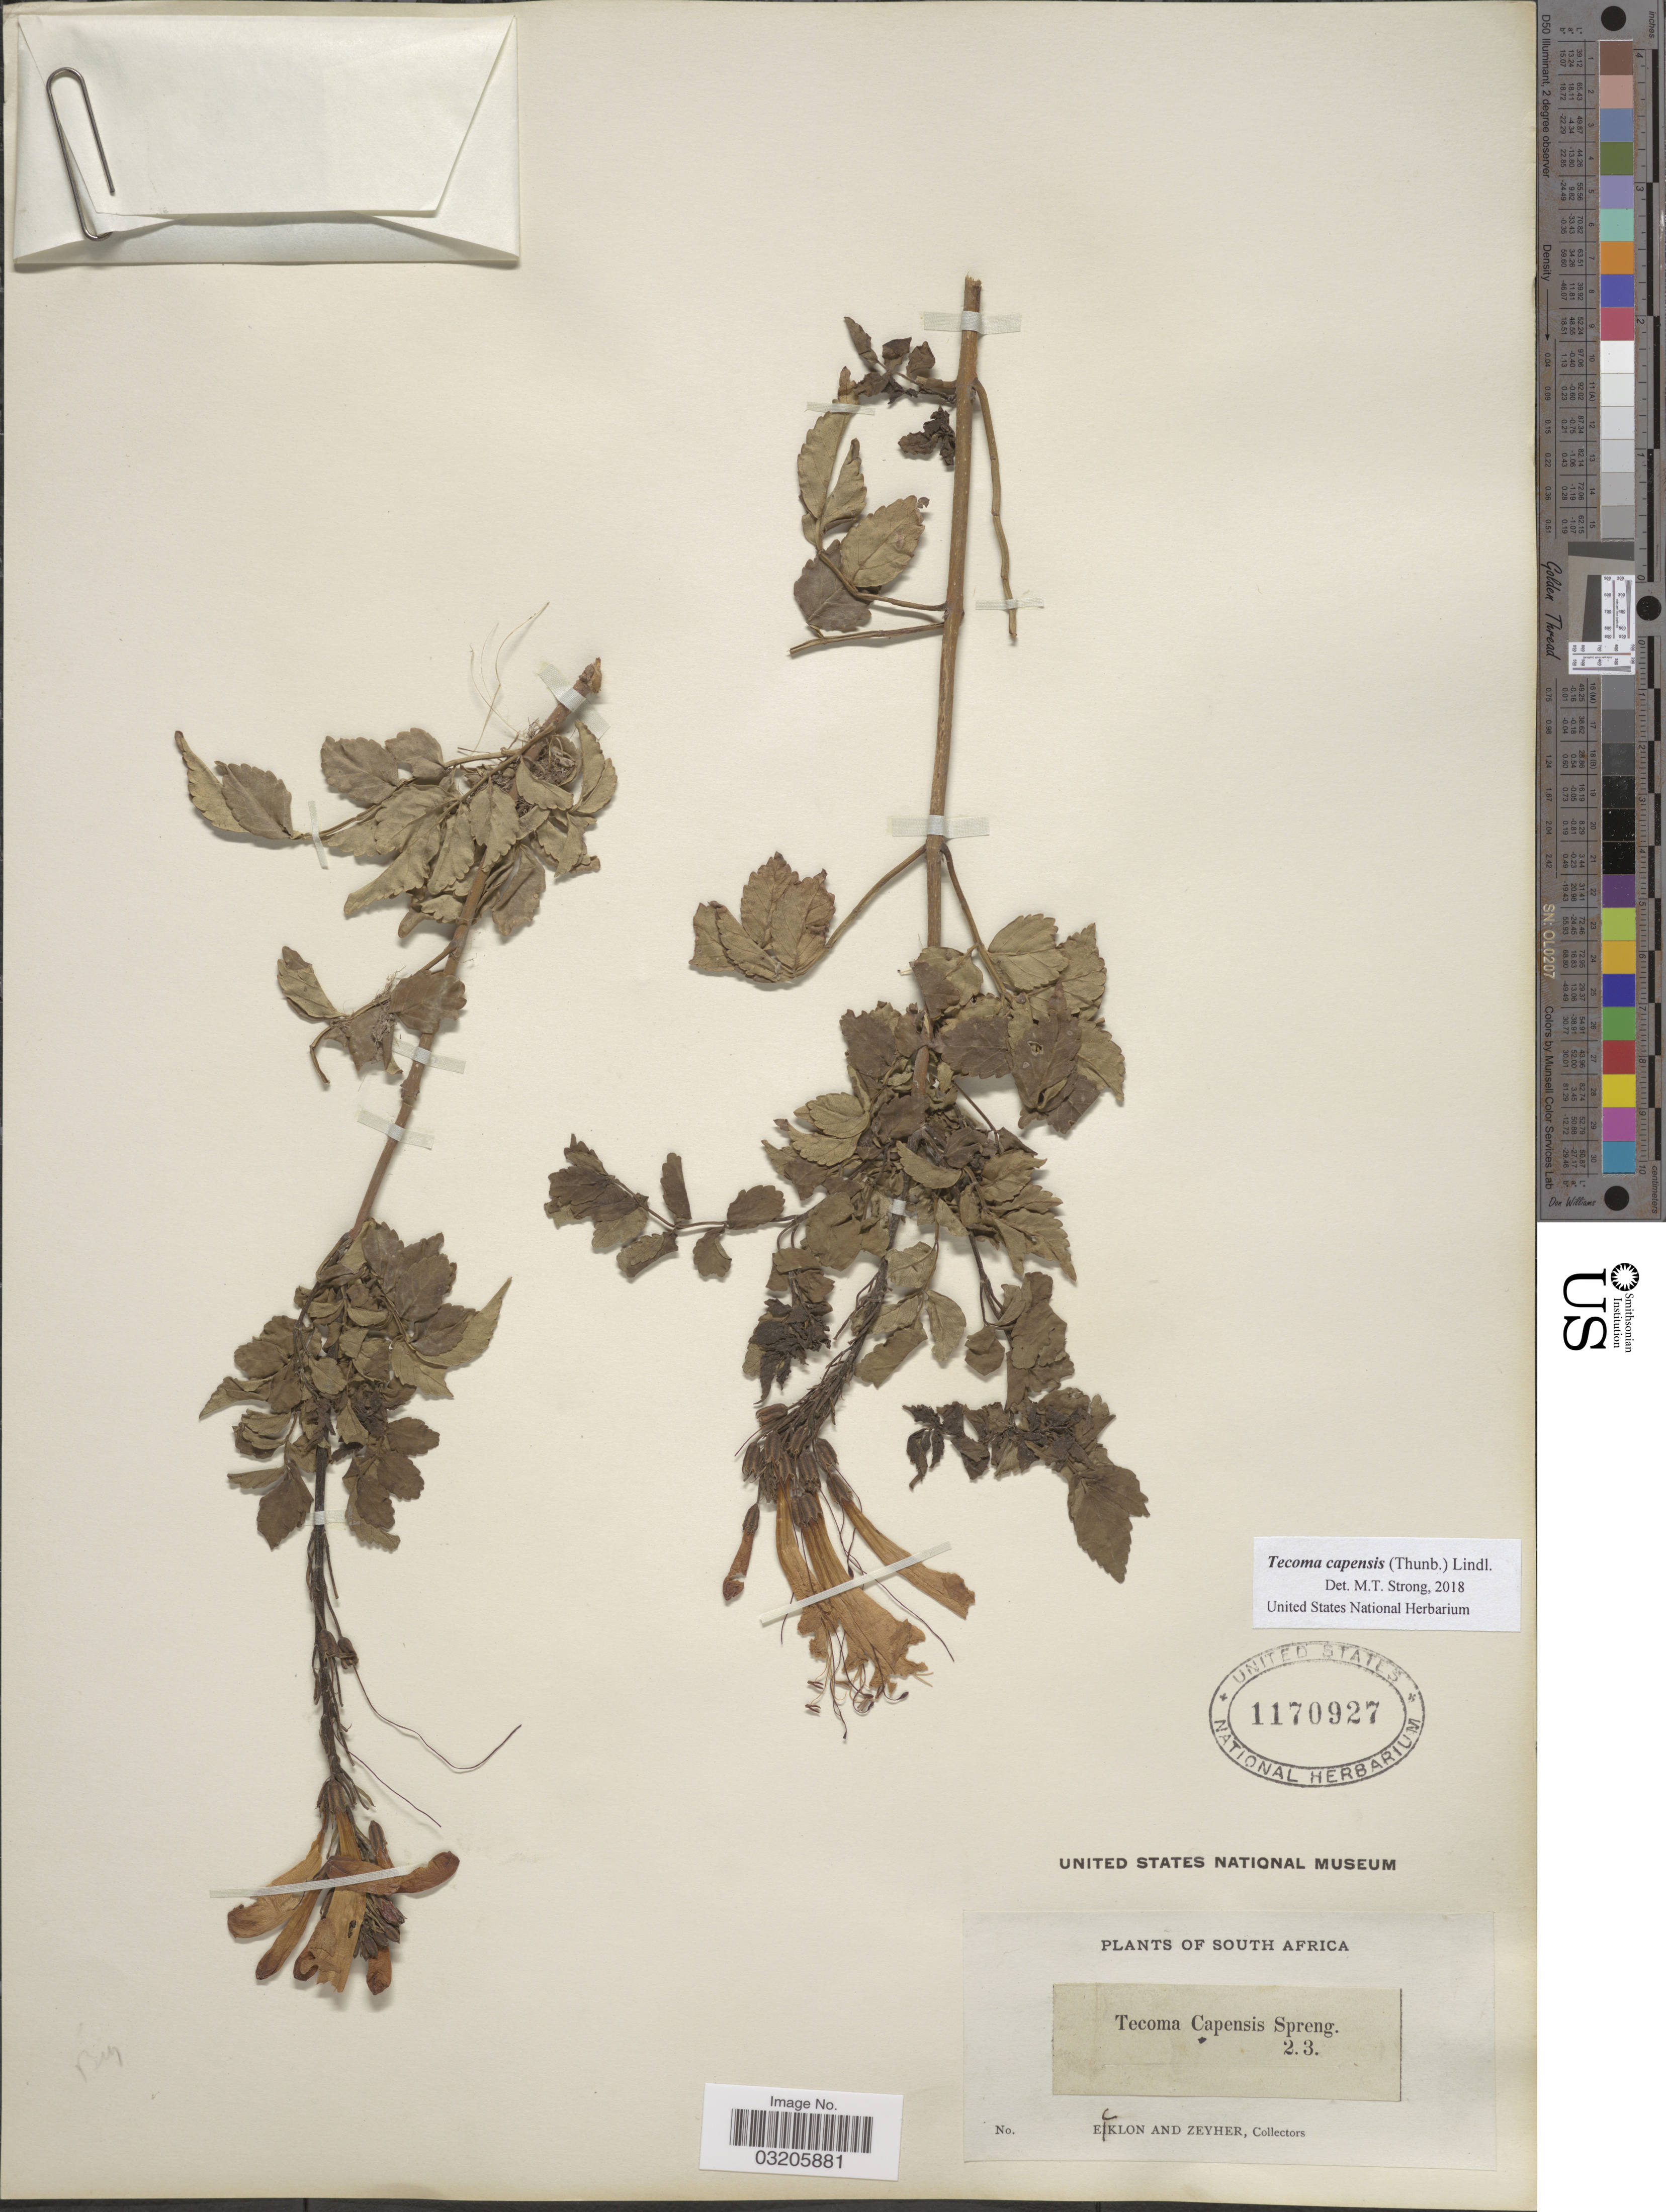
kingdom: Plantae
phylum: Tracheophyta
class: Magnoliopsida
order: Lamiales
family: Bignoniaceae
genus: Tecoma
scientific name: Tecoma capensis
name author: (Thunb.) Lindl.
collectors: -. Ecklon & -. Zeyher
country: South Africa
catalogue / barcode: US 1170927